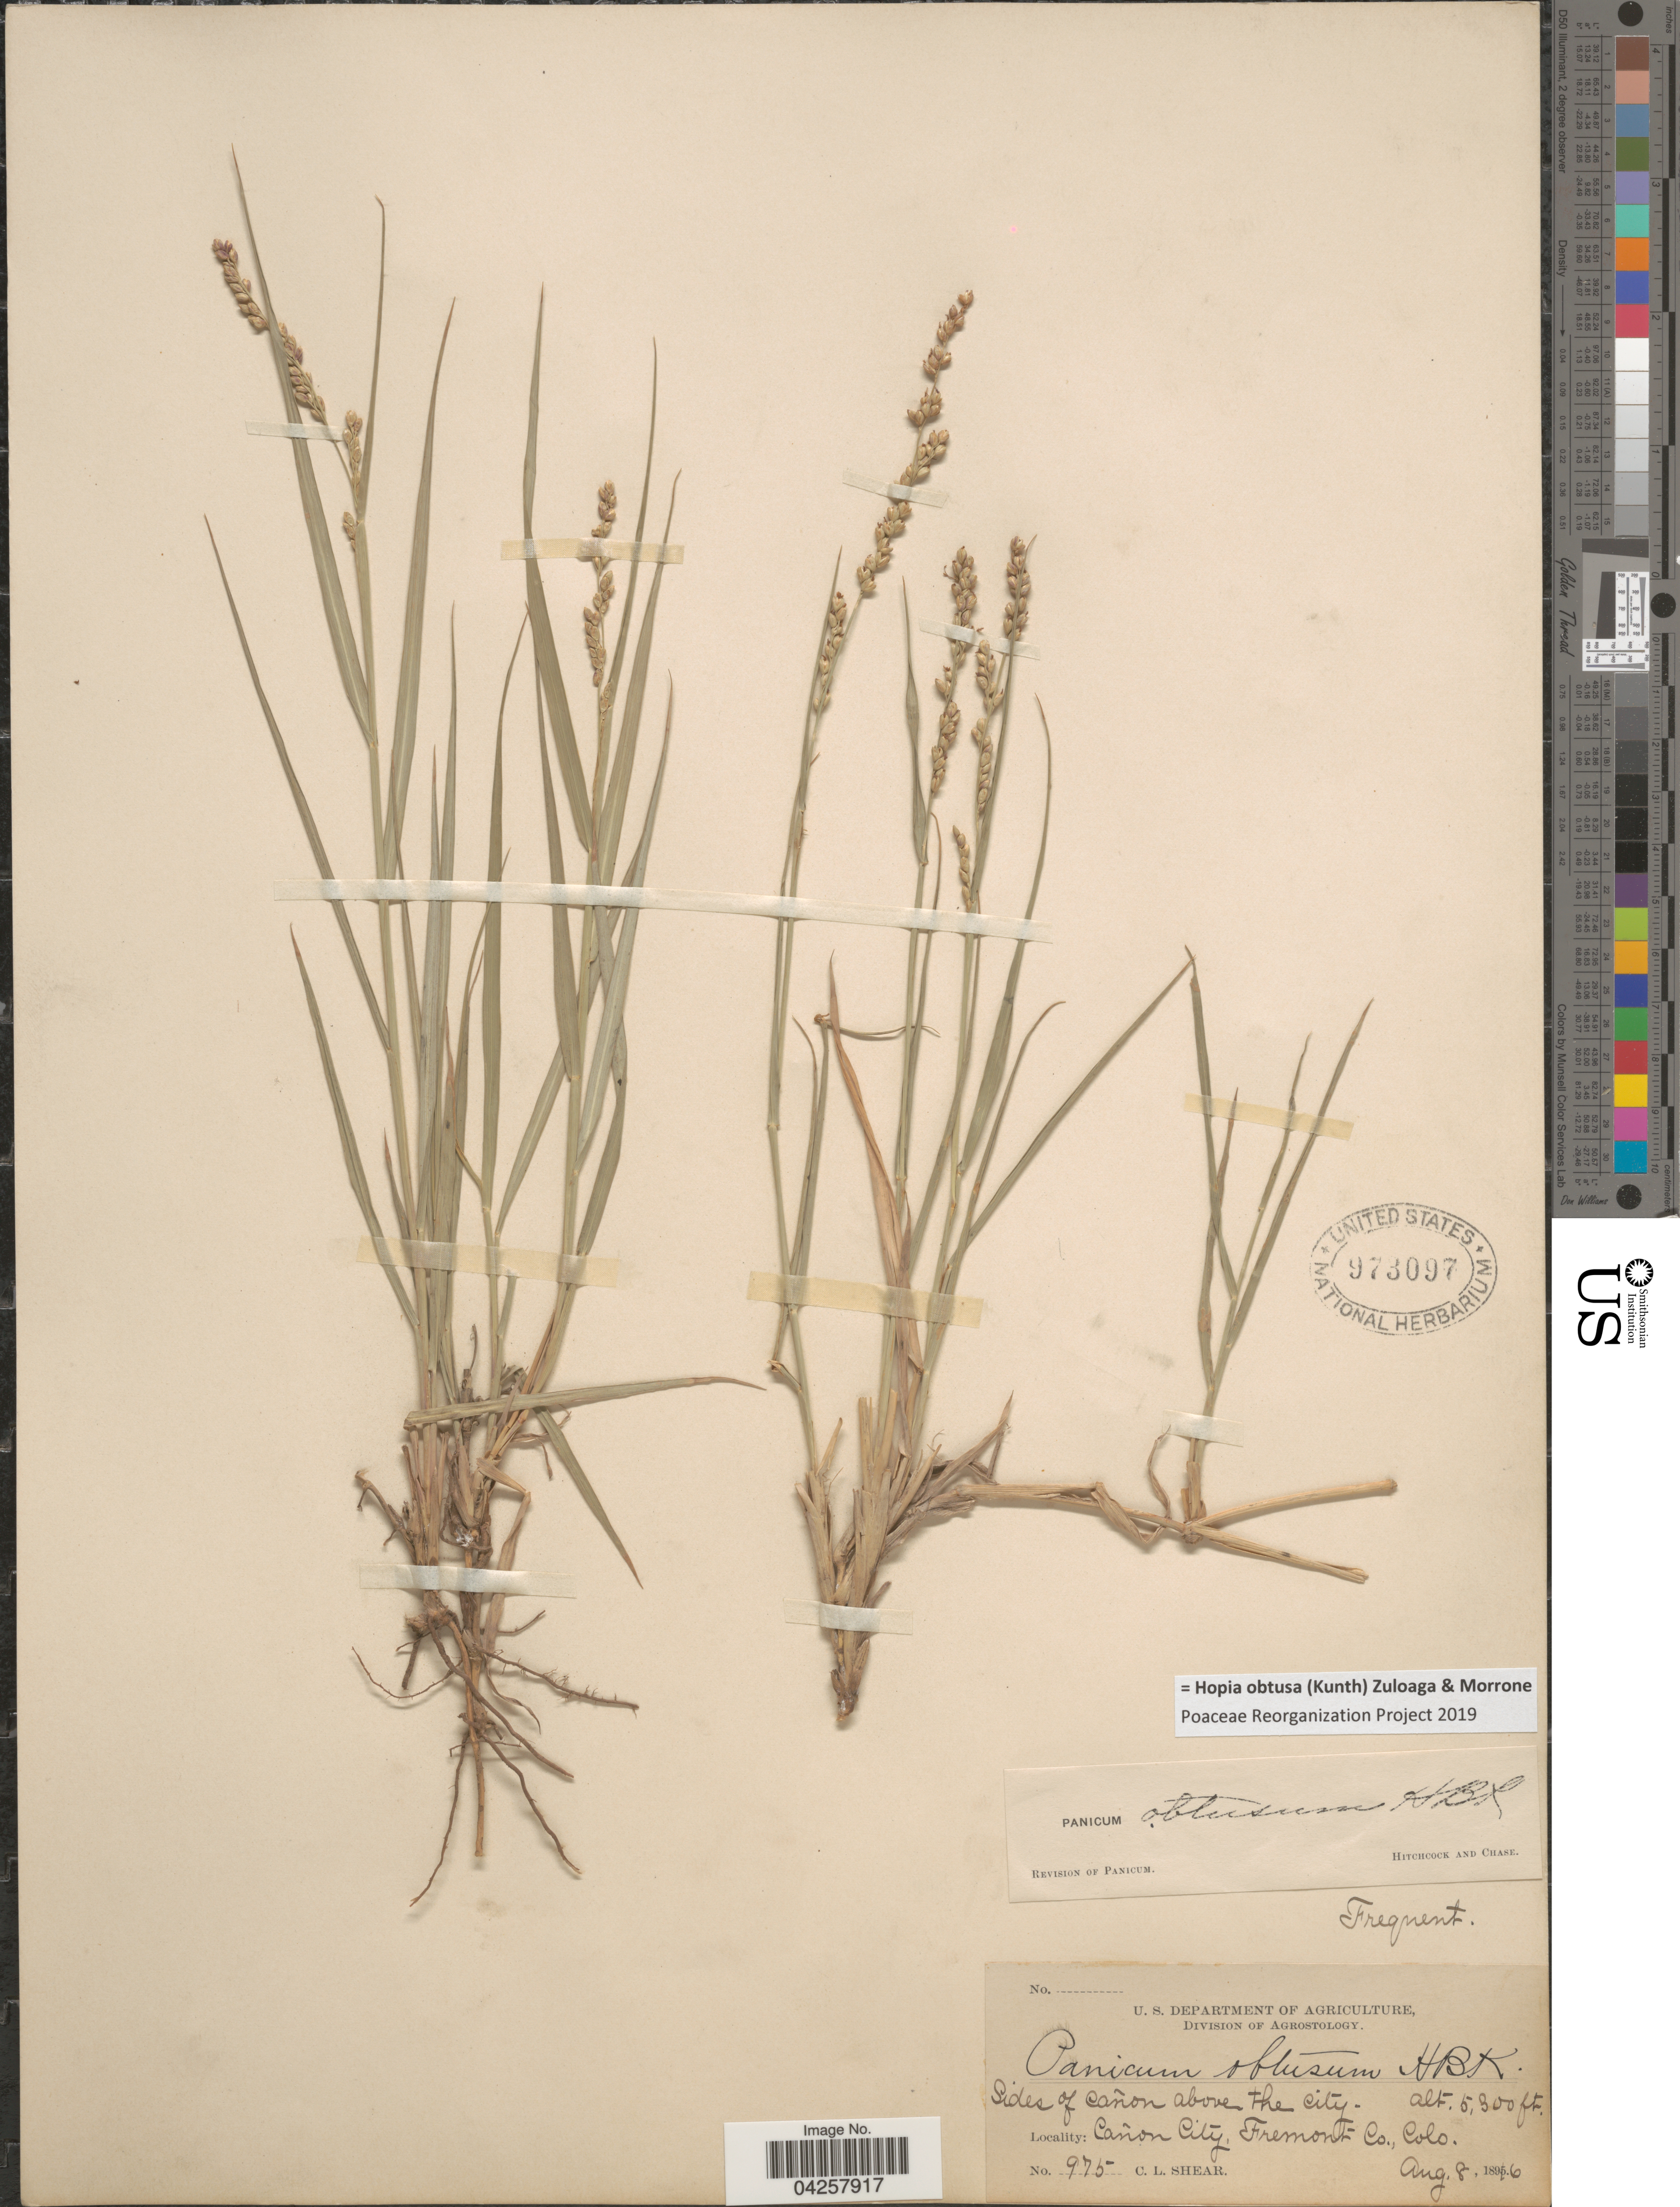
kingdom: Plantae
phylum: Tracheophyta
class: Liliopsida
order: Poales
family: Poaceae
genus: Hopia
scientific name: Hopia obtusa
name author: (Kunth) Zuloaga & Morrone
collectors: C. L. Shear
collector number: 975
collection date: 1896-08-08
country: United States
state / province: Colorado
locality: Side of cañon above the city. Cañon City, Fremont Co.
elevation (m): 1615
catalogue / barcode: US 973097